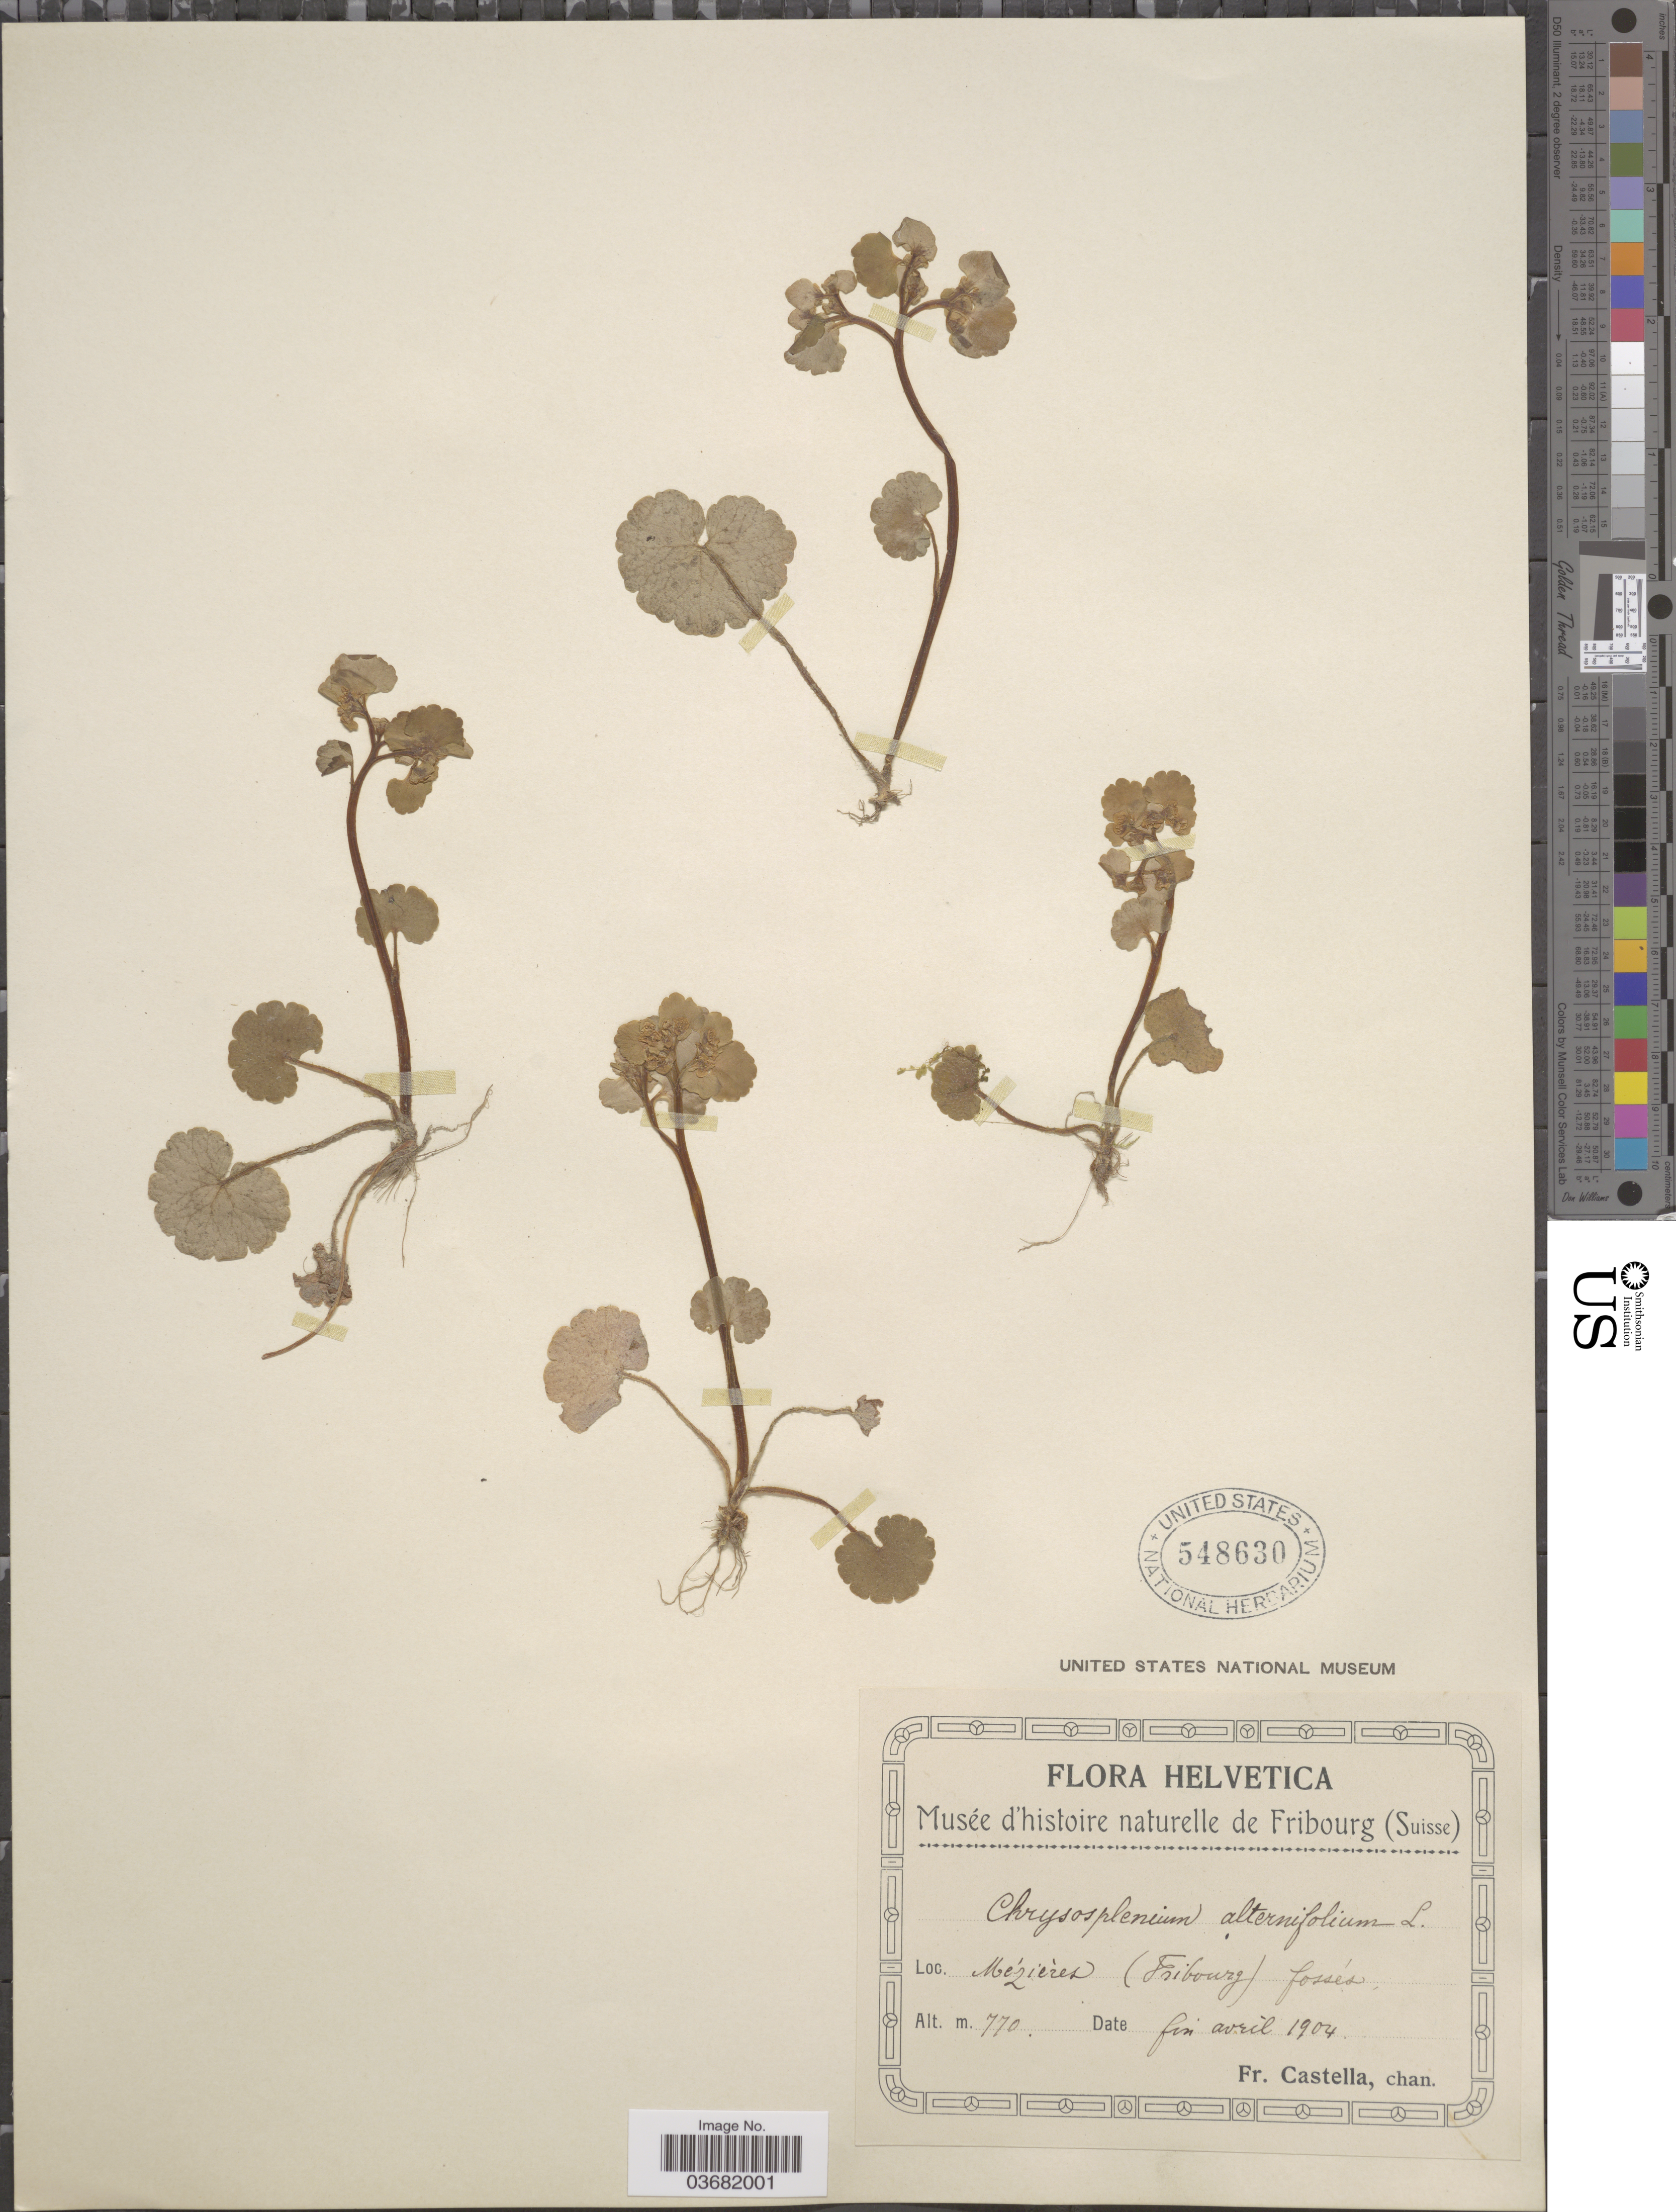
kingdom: Plantae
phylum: Tracheophyta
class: Magnoliopsida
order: Saxifragales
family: Saxifragaceae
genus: Chrysosplenium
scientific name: Chrysosplenium alternifolium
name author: L.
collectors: Fr. Castella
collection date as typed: fin avril 1904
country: Switzerland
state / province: Fribourg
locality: Helvetica. Mézières.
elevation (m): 770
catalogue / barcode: US 548630